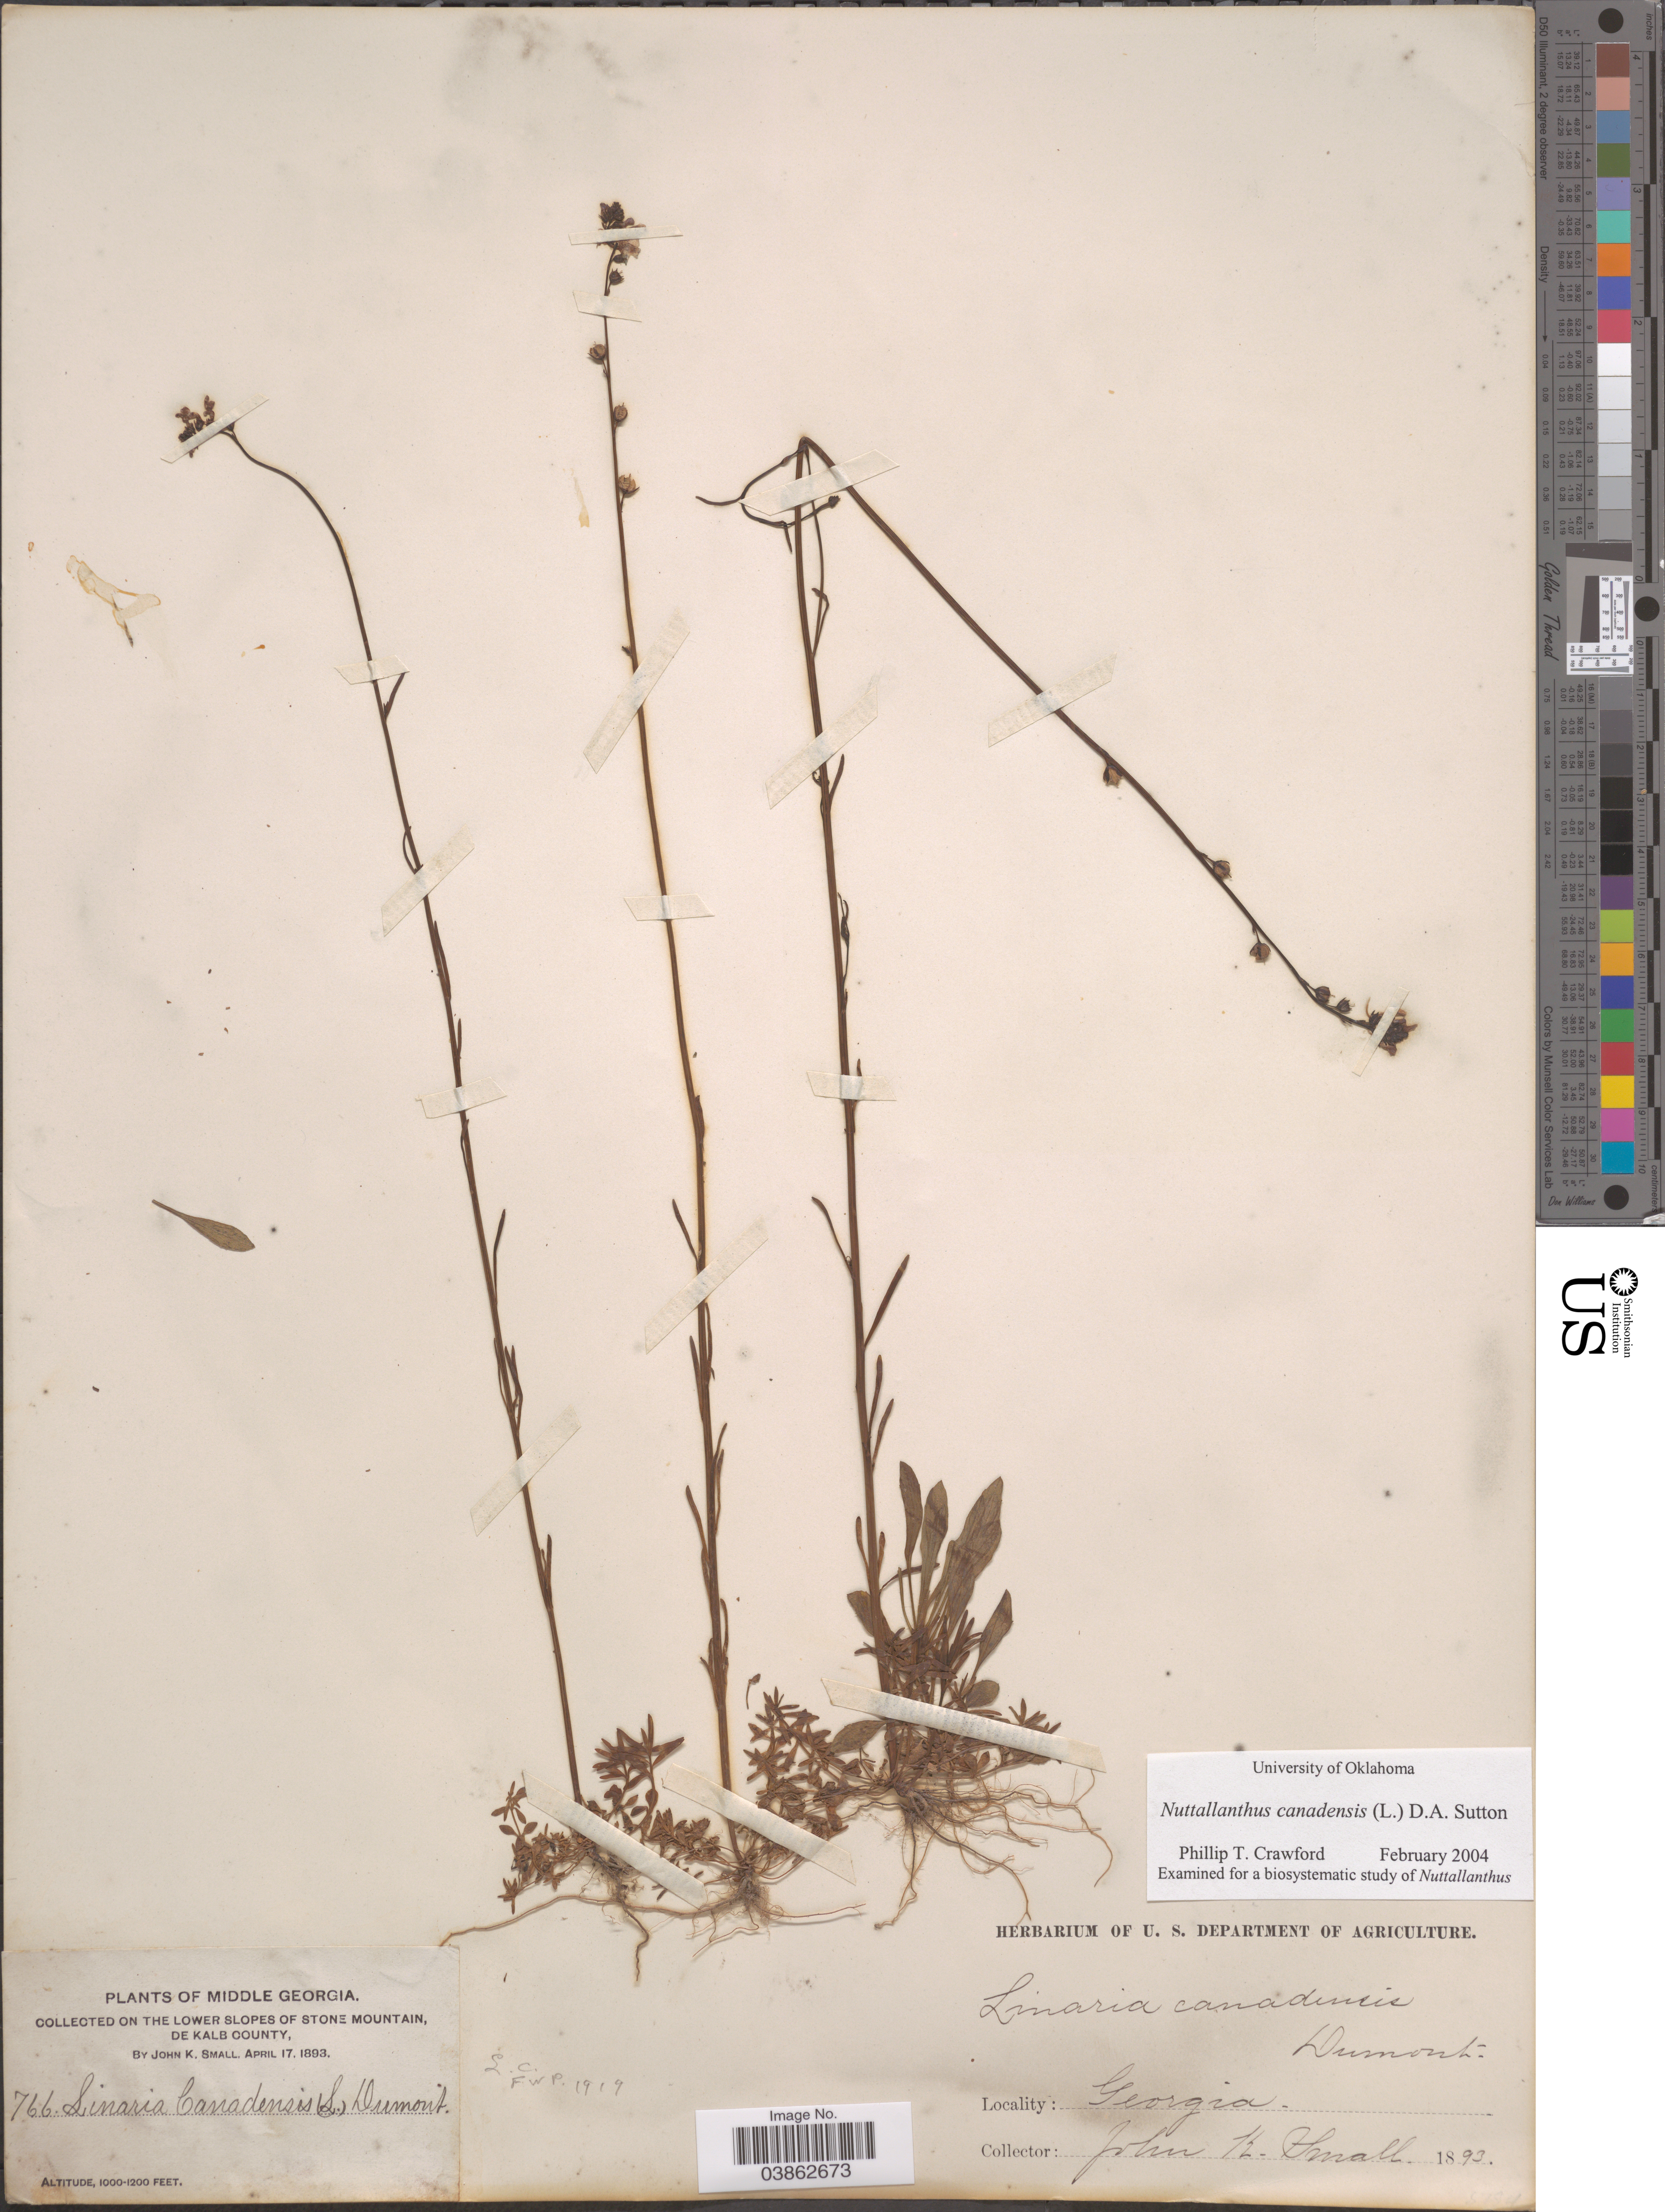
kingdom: Plantae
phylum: Tracheophyta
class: Magnoliopsida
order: Lamiales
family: Plantaginaceae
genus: Linaria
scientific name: Linaria canadensis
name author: (L.) Dum. Cours.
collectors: J. K. Small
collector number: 766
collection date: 1893-04-17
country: United States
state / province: Georgia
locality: Middle Georgia. On the lower slopes of Stone Mountain, De Kalb County.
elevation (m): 305